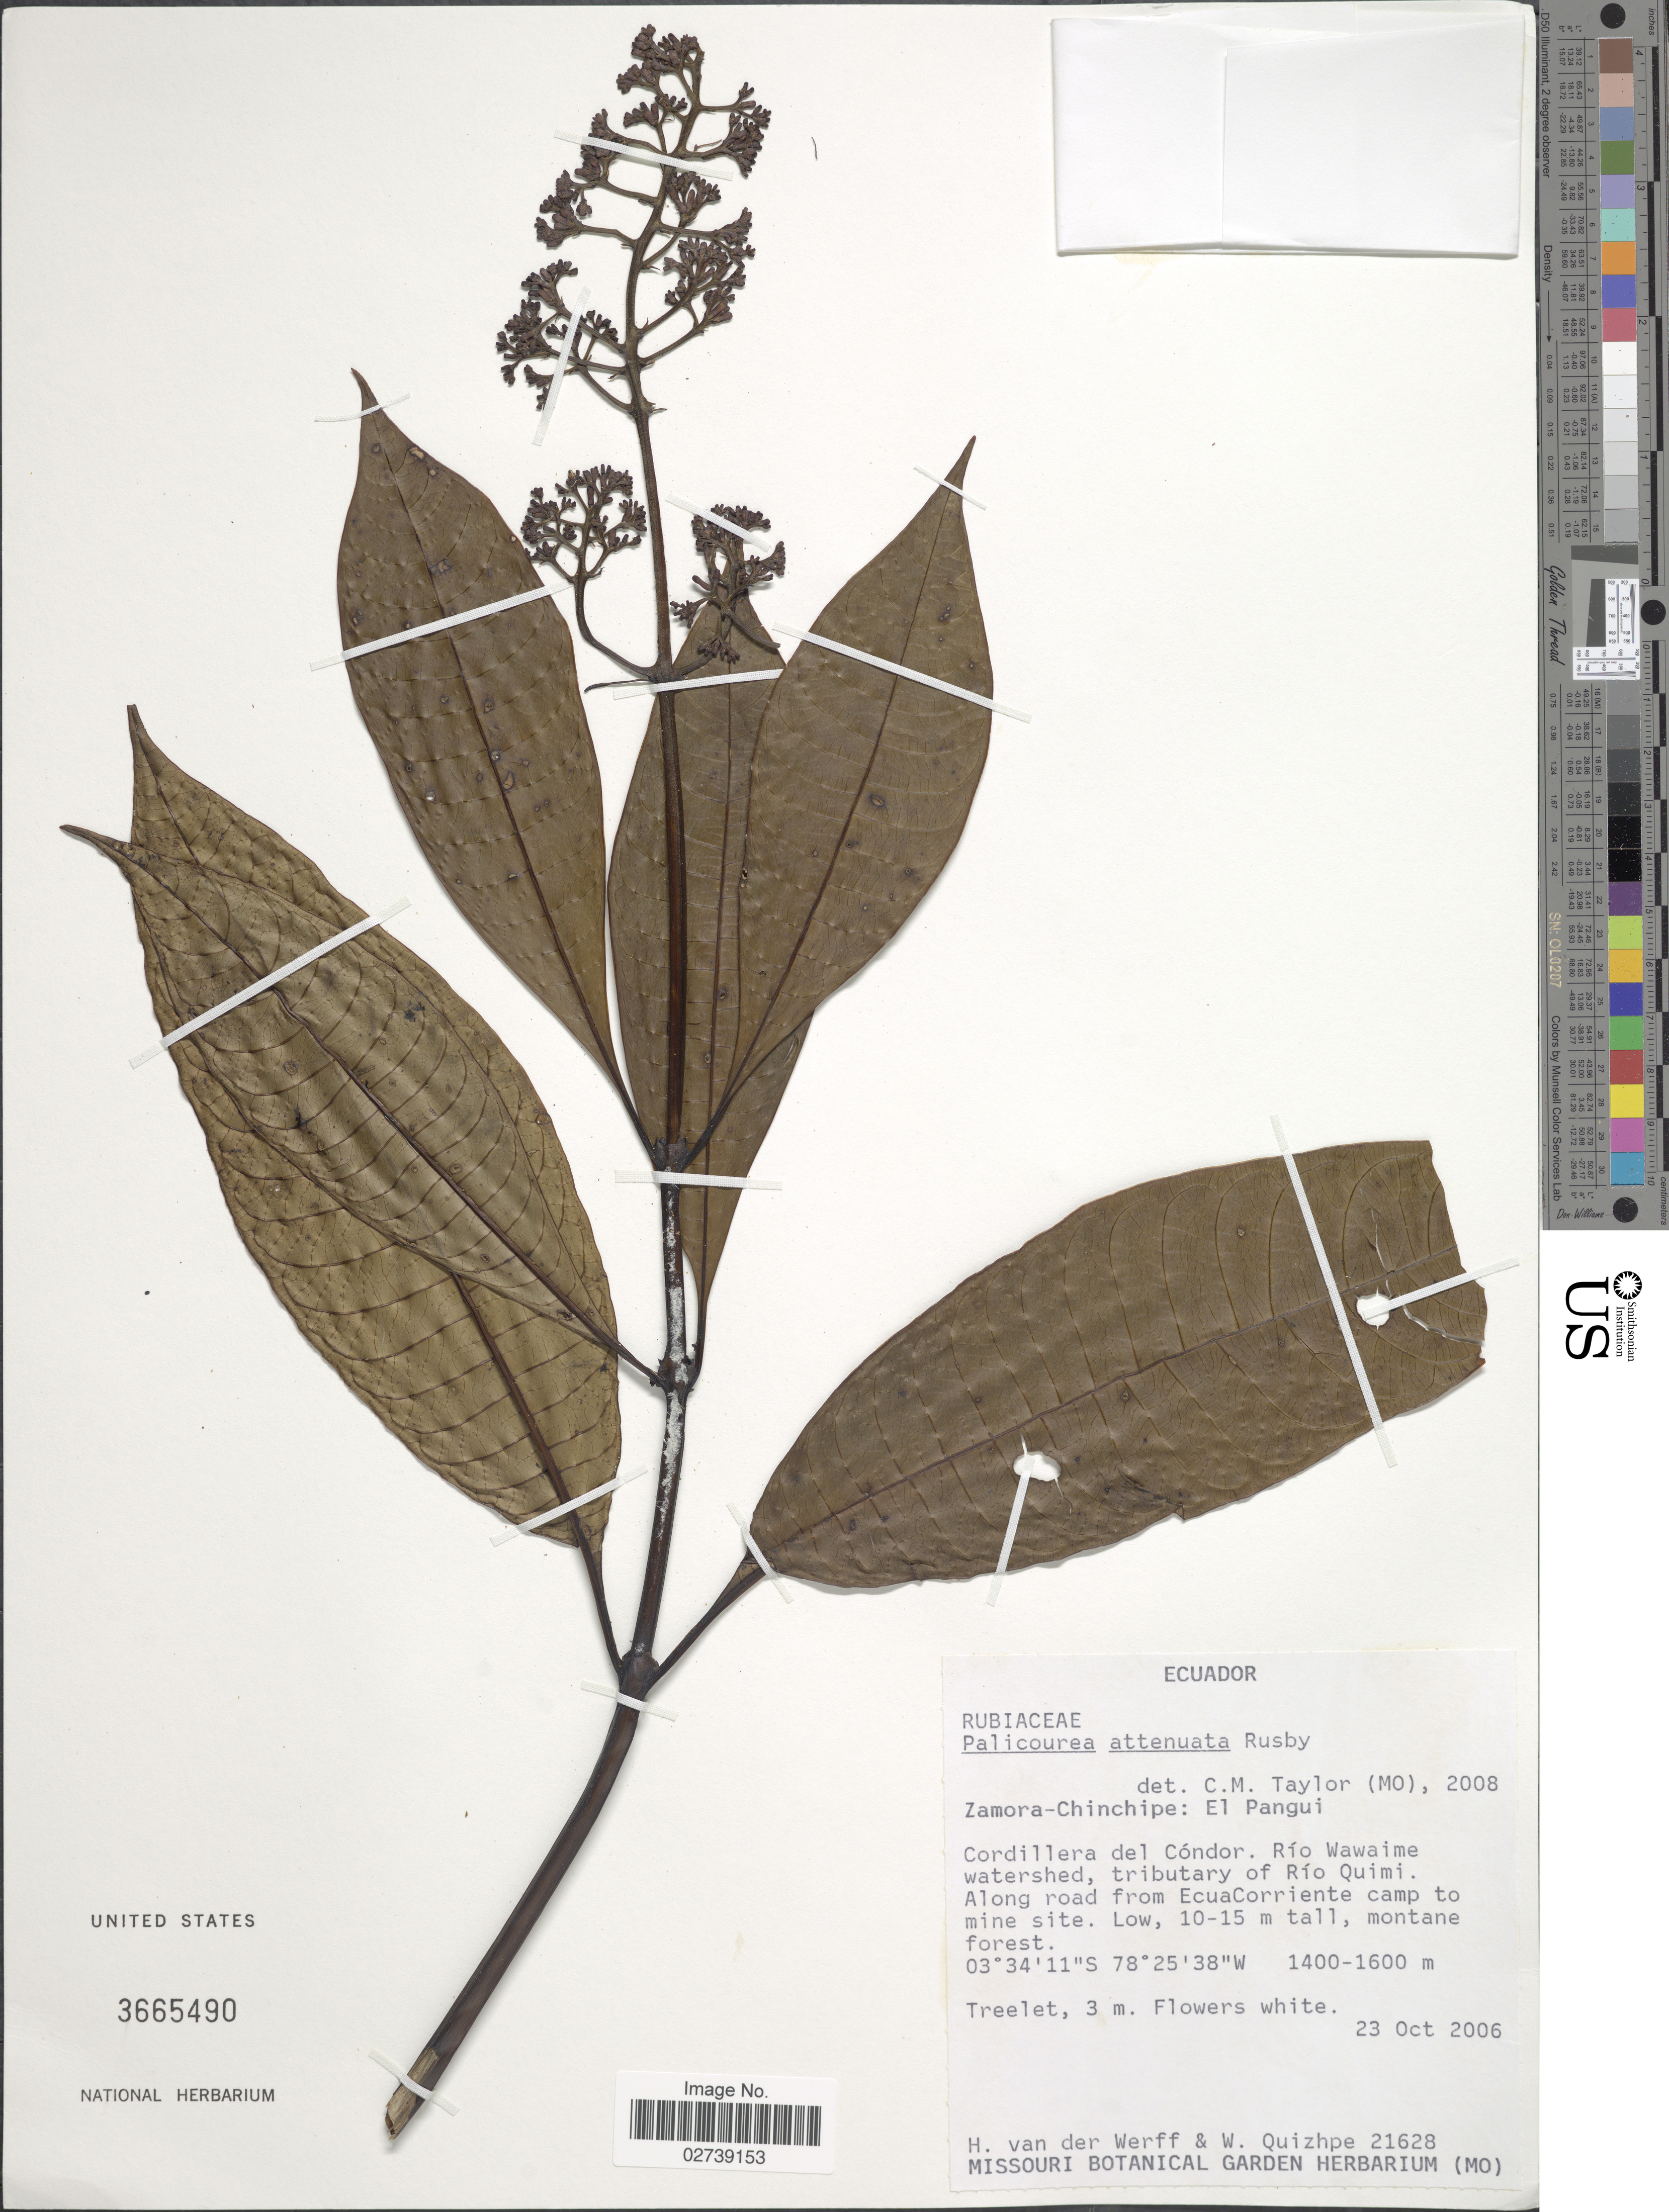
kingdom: Plantae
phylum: Tracheophyta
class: Magnoliopsida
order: Gentianales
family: Rubiaceae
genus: Palicourea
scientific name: Palicourea attenuata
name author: Rusby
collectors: H. van der Werff & W. Quizhpe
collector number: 21628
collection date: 2006-10-23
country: Ecuador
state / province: Zamora-Chinchipe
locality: El Pangui. Cordillera del Condor. Rio Wawaime watershed, tributary of Rio Quimi. Along road from EcuaCorriente camp to mine site.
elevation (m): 1400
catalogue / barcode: US 3665490